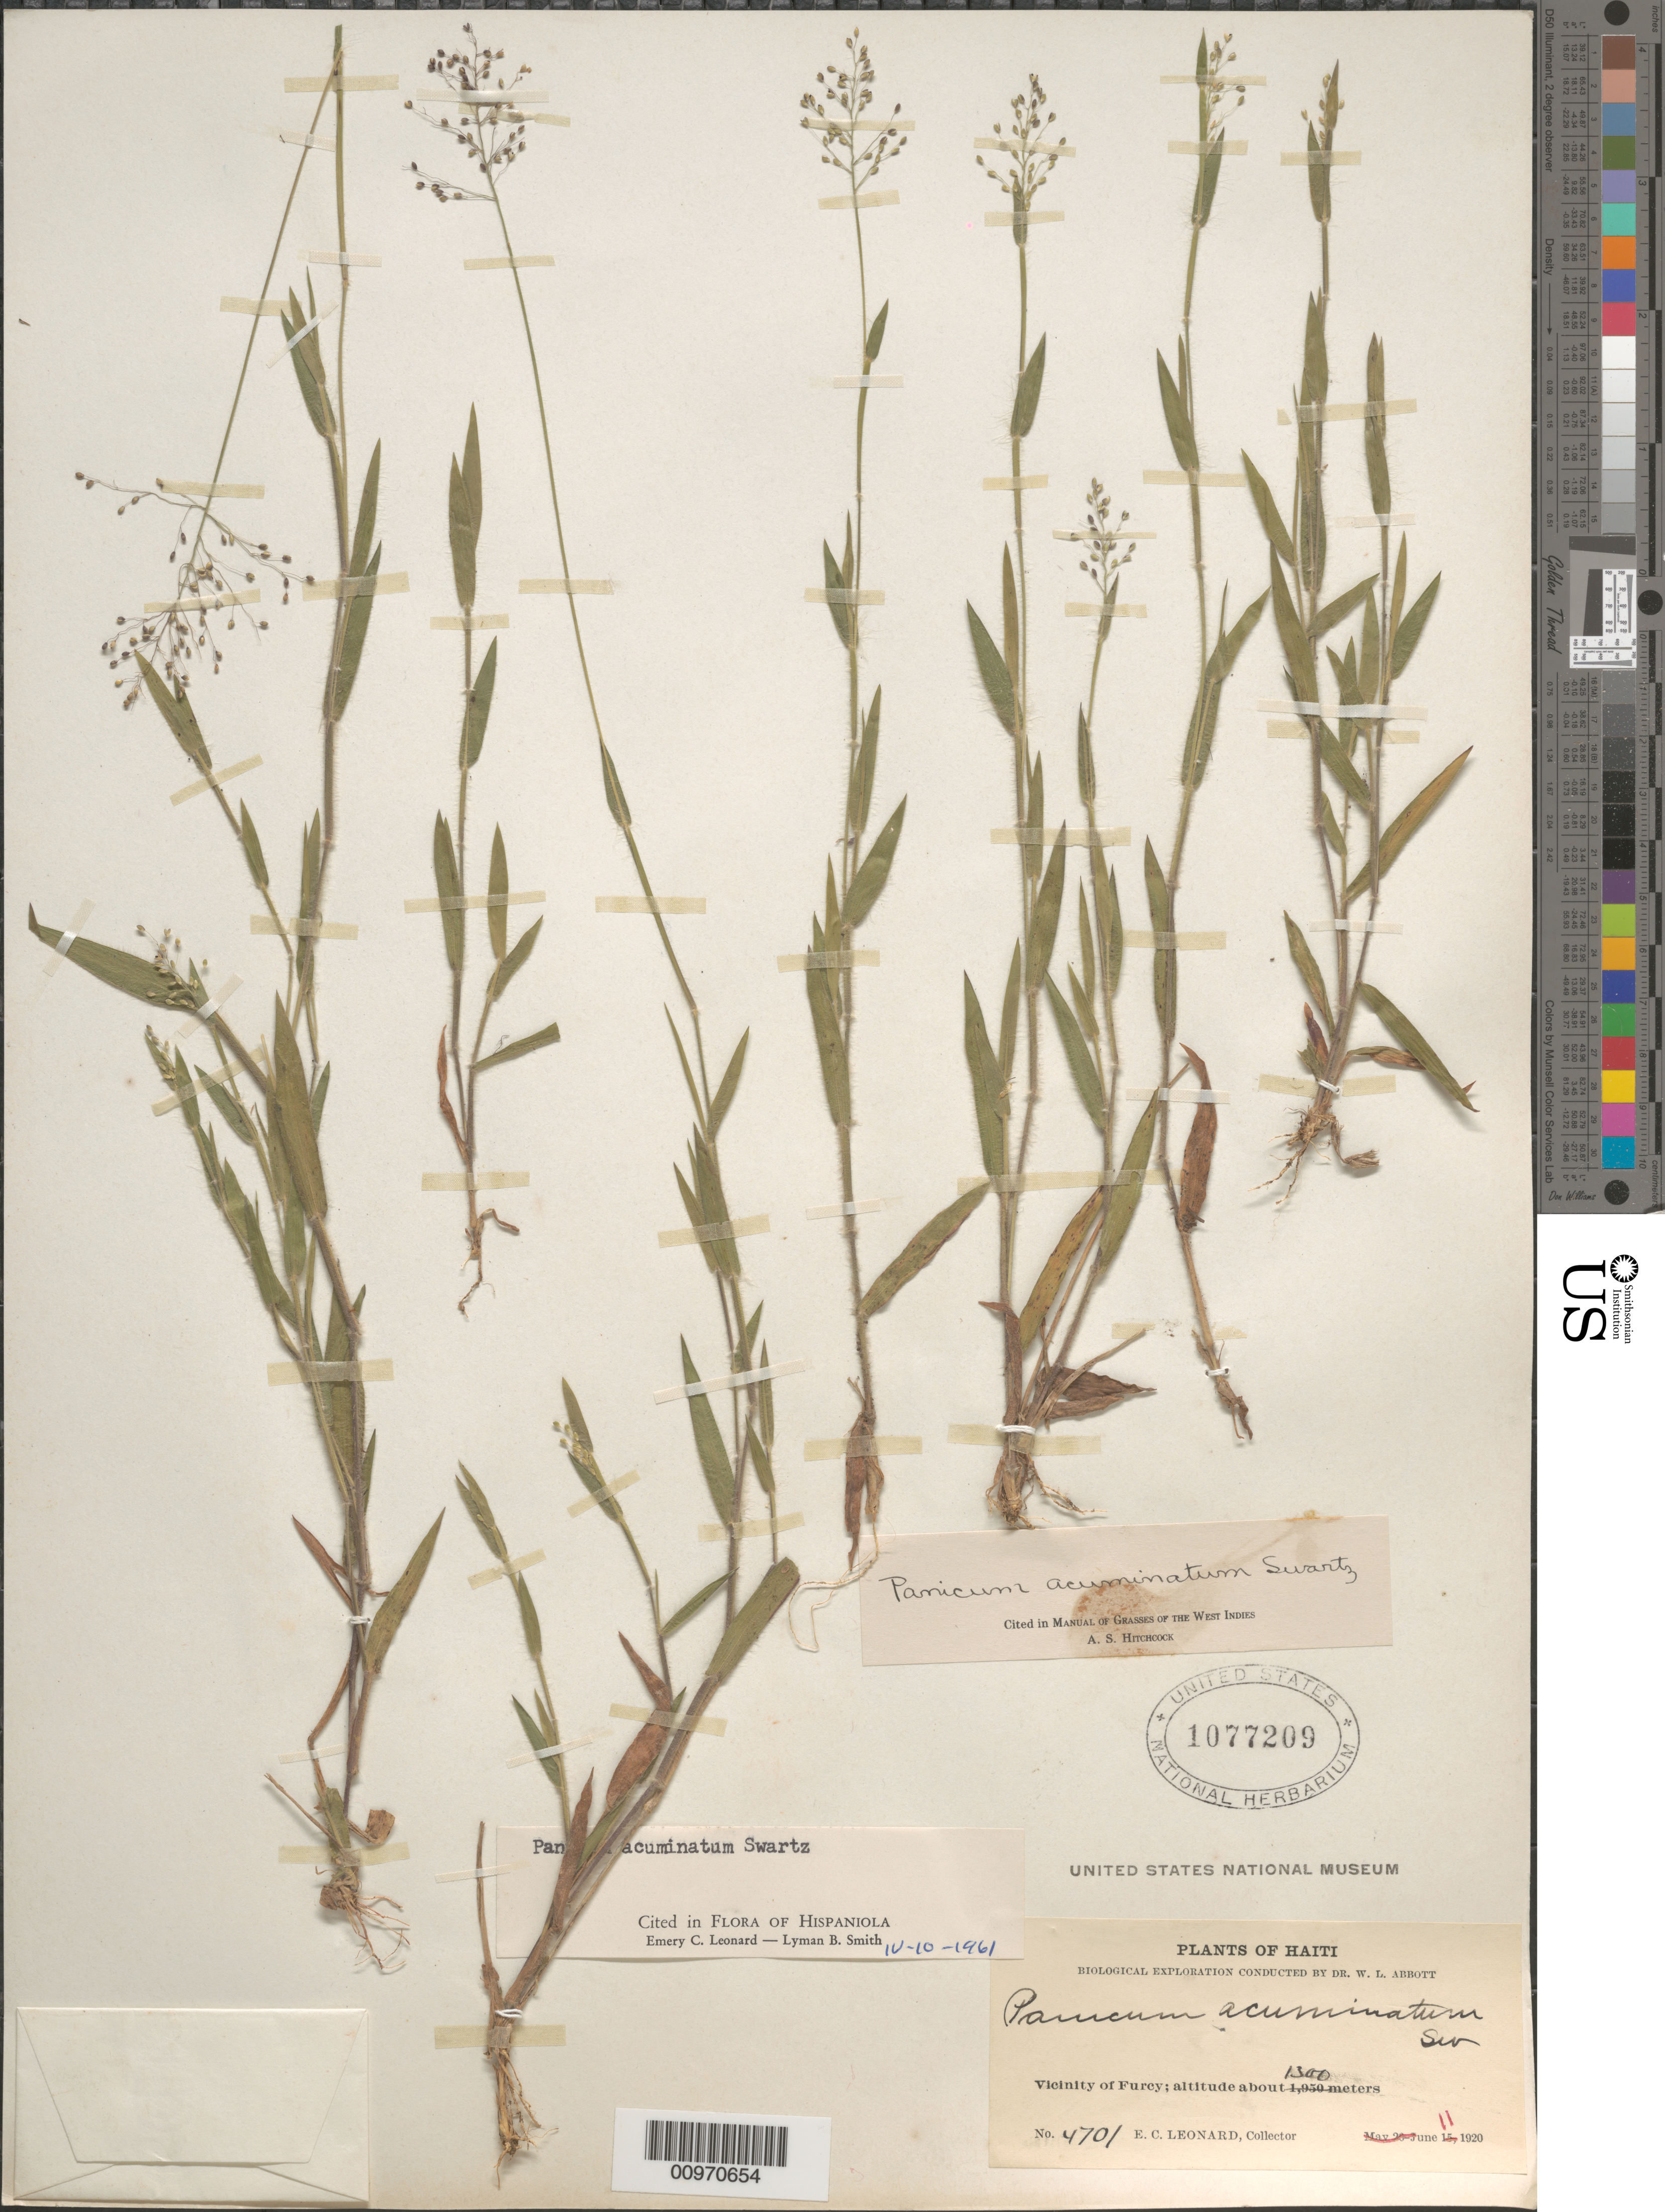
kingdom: Plantae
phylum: Tracheophyta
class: Liliopsida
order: Poales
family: Poaceae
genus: Panicum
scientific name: Panicum acuminatum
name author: Sw.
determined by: Leonard, E. C.; Smith, L. B.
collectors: E. C. Leonard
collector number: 4701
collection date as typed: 11 Jun 1920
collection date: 1920-06-11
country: Haiti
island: Hispaniola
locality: Furcy vicinity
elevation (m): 1300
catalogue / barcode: US 1077209